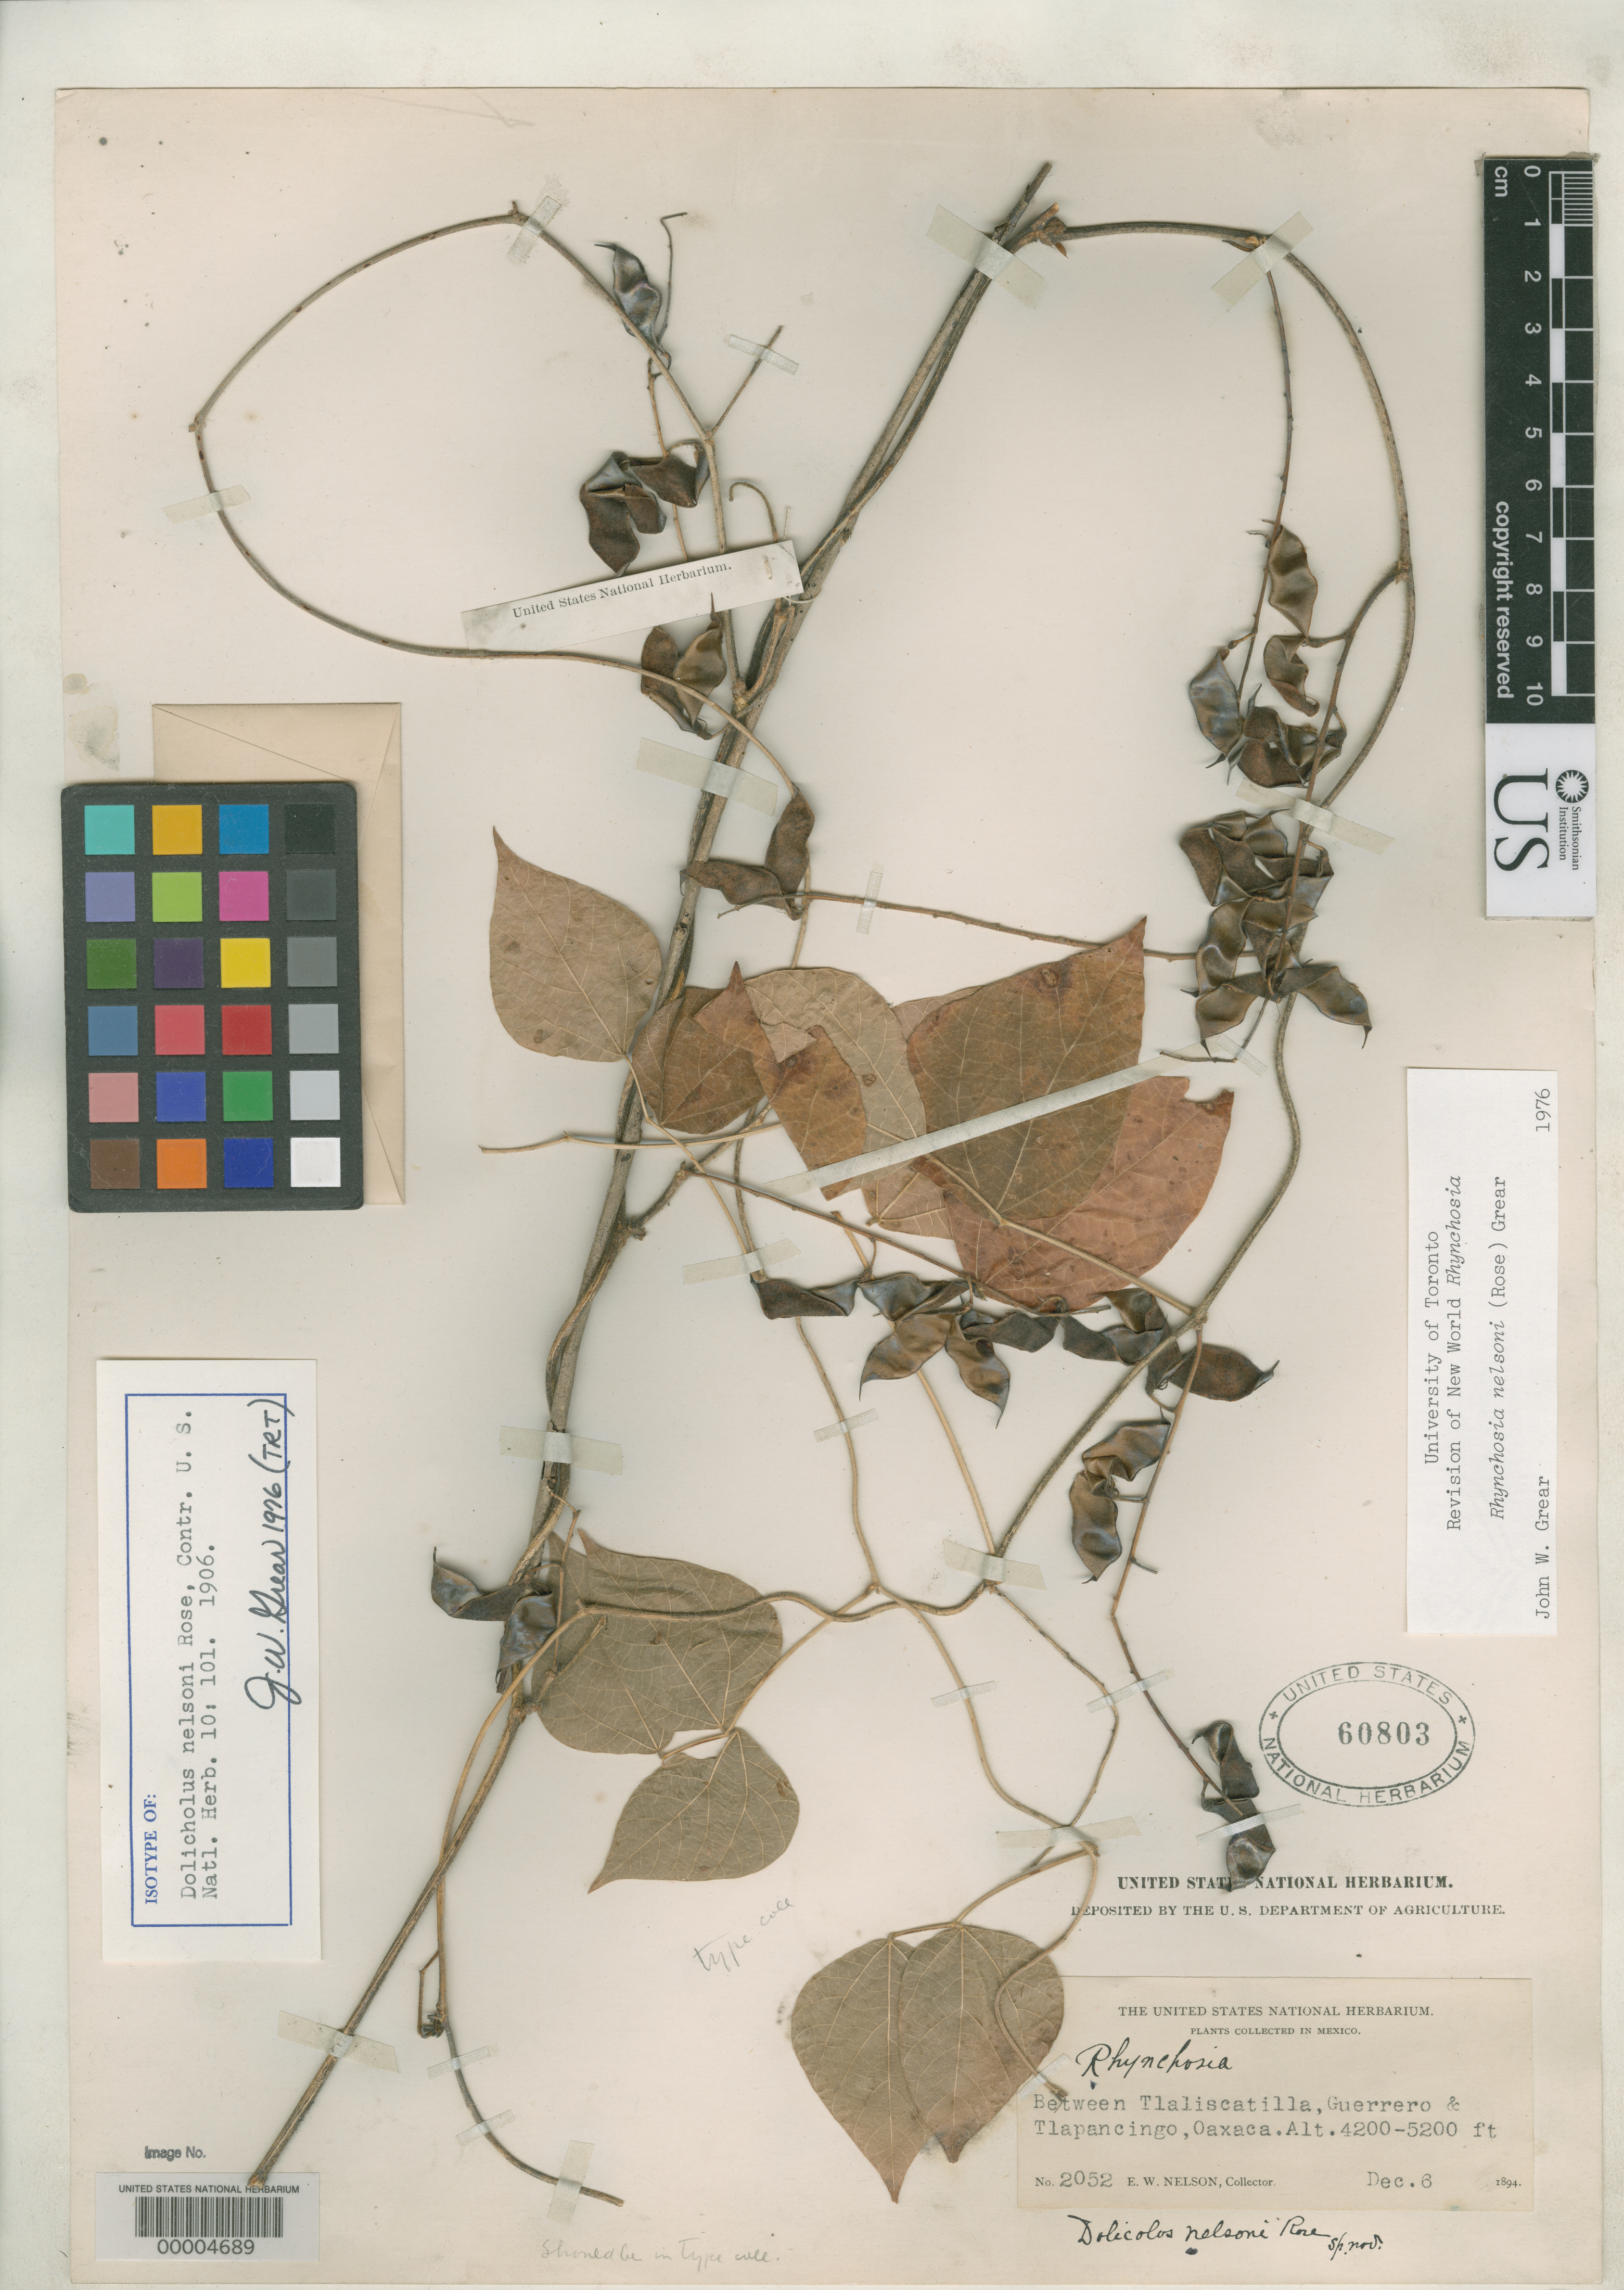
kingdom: Plantae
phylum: Tracheophyta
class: Magnoliopsida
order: Fabales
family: Fabaceae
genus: Dolicholus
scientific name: Dolicholus nelsonii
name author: Rose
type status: Isotype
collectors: E. W. Nelson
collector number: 2052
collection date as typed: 06 Dec 1894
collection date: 1894-12-06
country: Mexico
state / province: Guerrero / Oaxaca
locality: Between Tlaliscatilla, Guerrero & Tlapancingo, Oaxaca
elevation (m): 1280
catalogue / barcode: US 60803